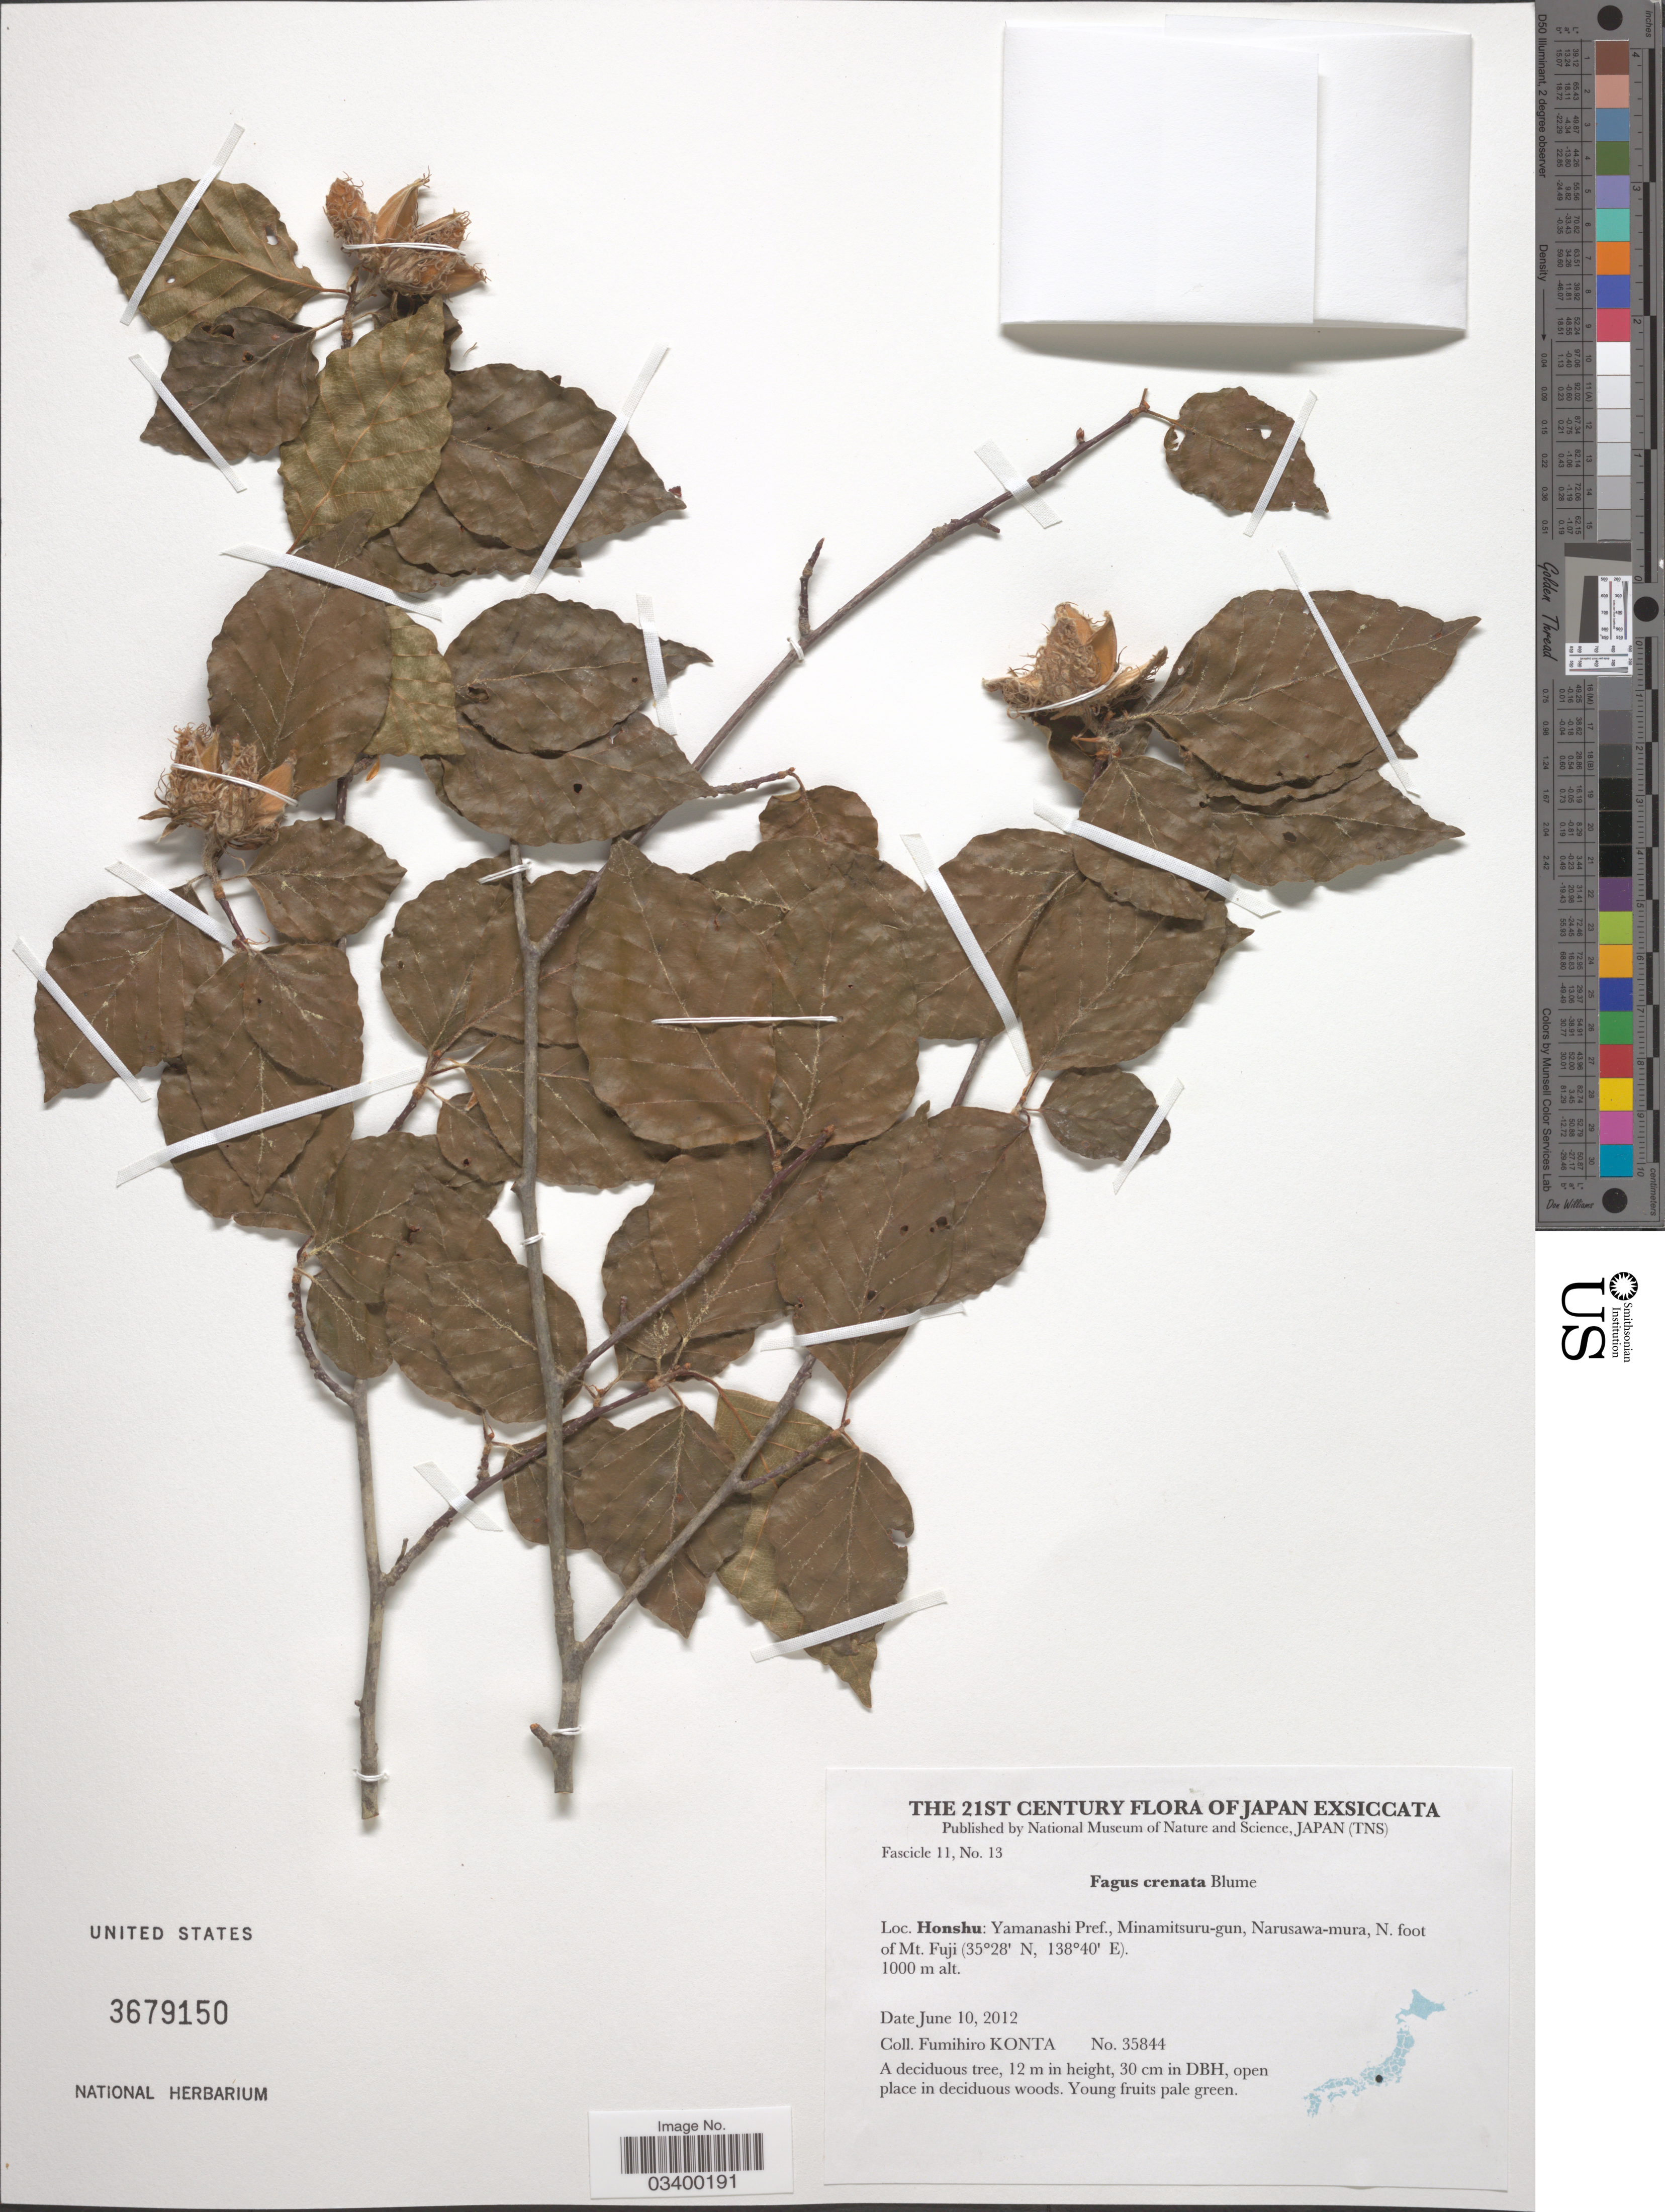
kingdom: Plantae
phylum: Tracheophyta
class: Magnoliopsida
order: Fagales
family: Fagaceae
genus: Fagus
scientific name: Fagus crenata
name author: Blume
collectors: F. Konta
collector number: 35844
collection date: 2012-06-10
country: Japan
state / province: Yamanasi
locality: Honshu: Yamanashi Pref., Minamitsuru-gun, Narusawa-mura, N. foot of Mt. Fuji.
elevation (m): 1000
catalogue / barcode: US 3679150